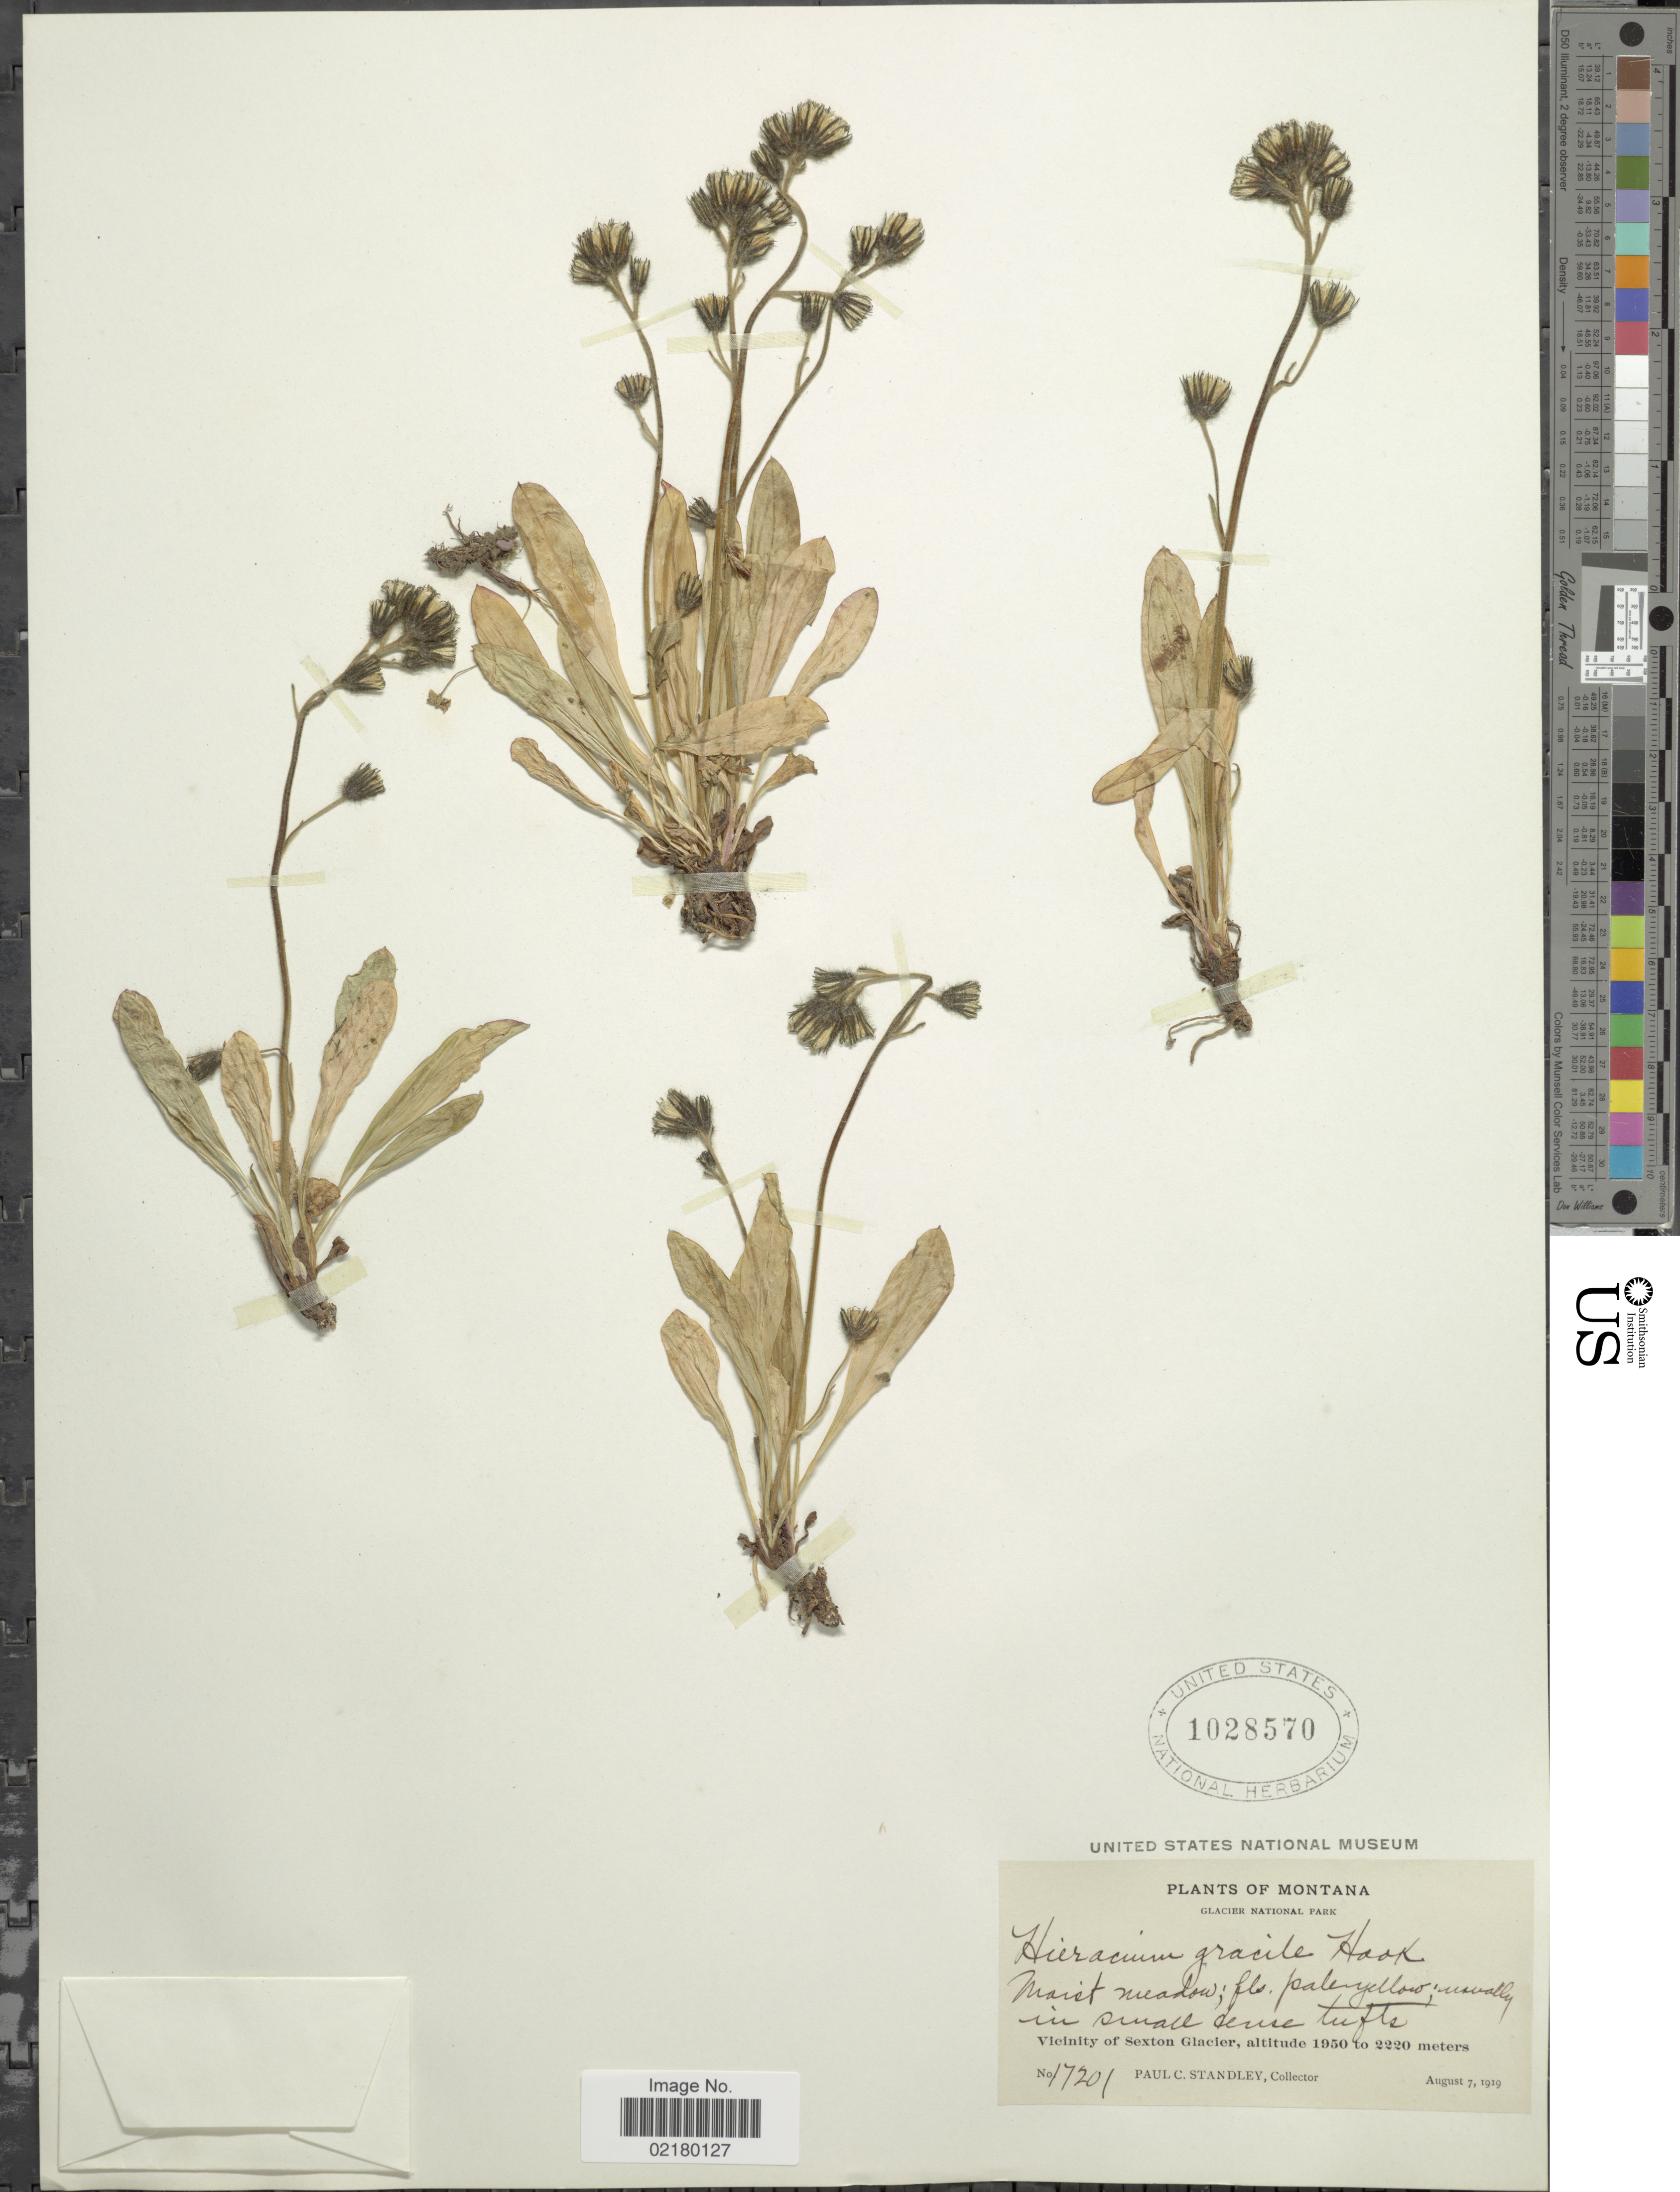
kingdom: Plantae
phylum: Tracheophyta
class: Magnoliopsida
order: Asterales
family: Asteraceae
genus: Hieracium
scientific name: Hieracium triste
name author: Willd. ex Spreng.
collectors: P. C. Standley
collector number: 17201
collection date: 1919-08-07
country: United States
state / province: Montana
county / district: Glacier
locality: Glacier National Park, Moist meadow; in small dense tufts, Vicinity of Sexton Glacier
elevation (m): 1950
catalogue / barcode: US 1028570